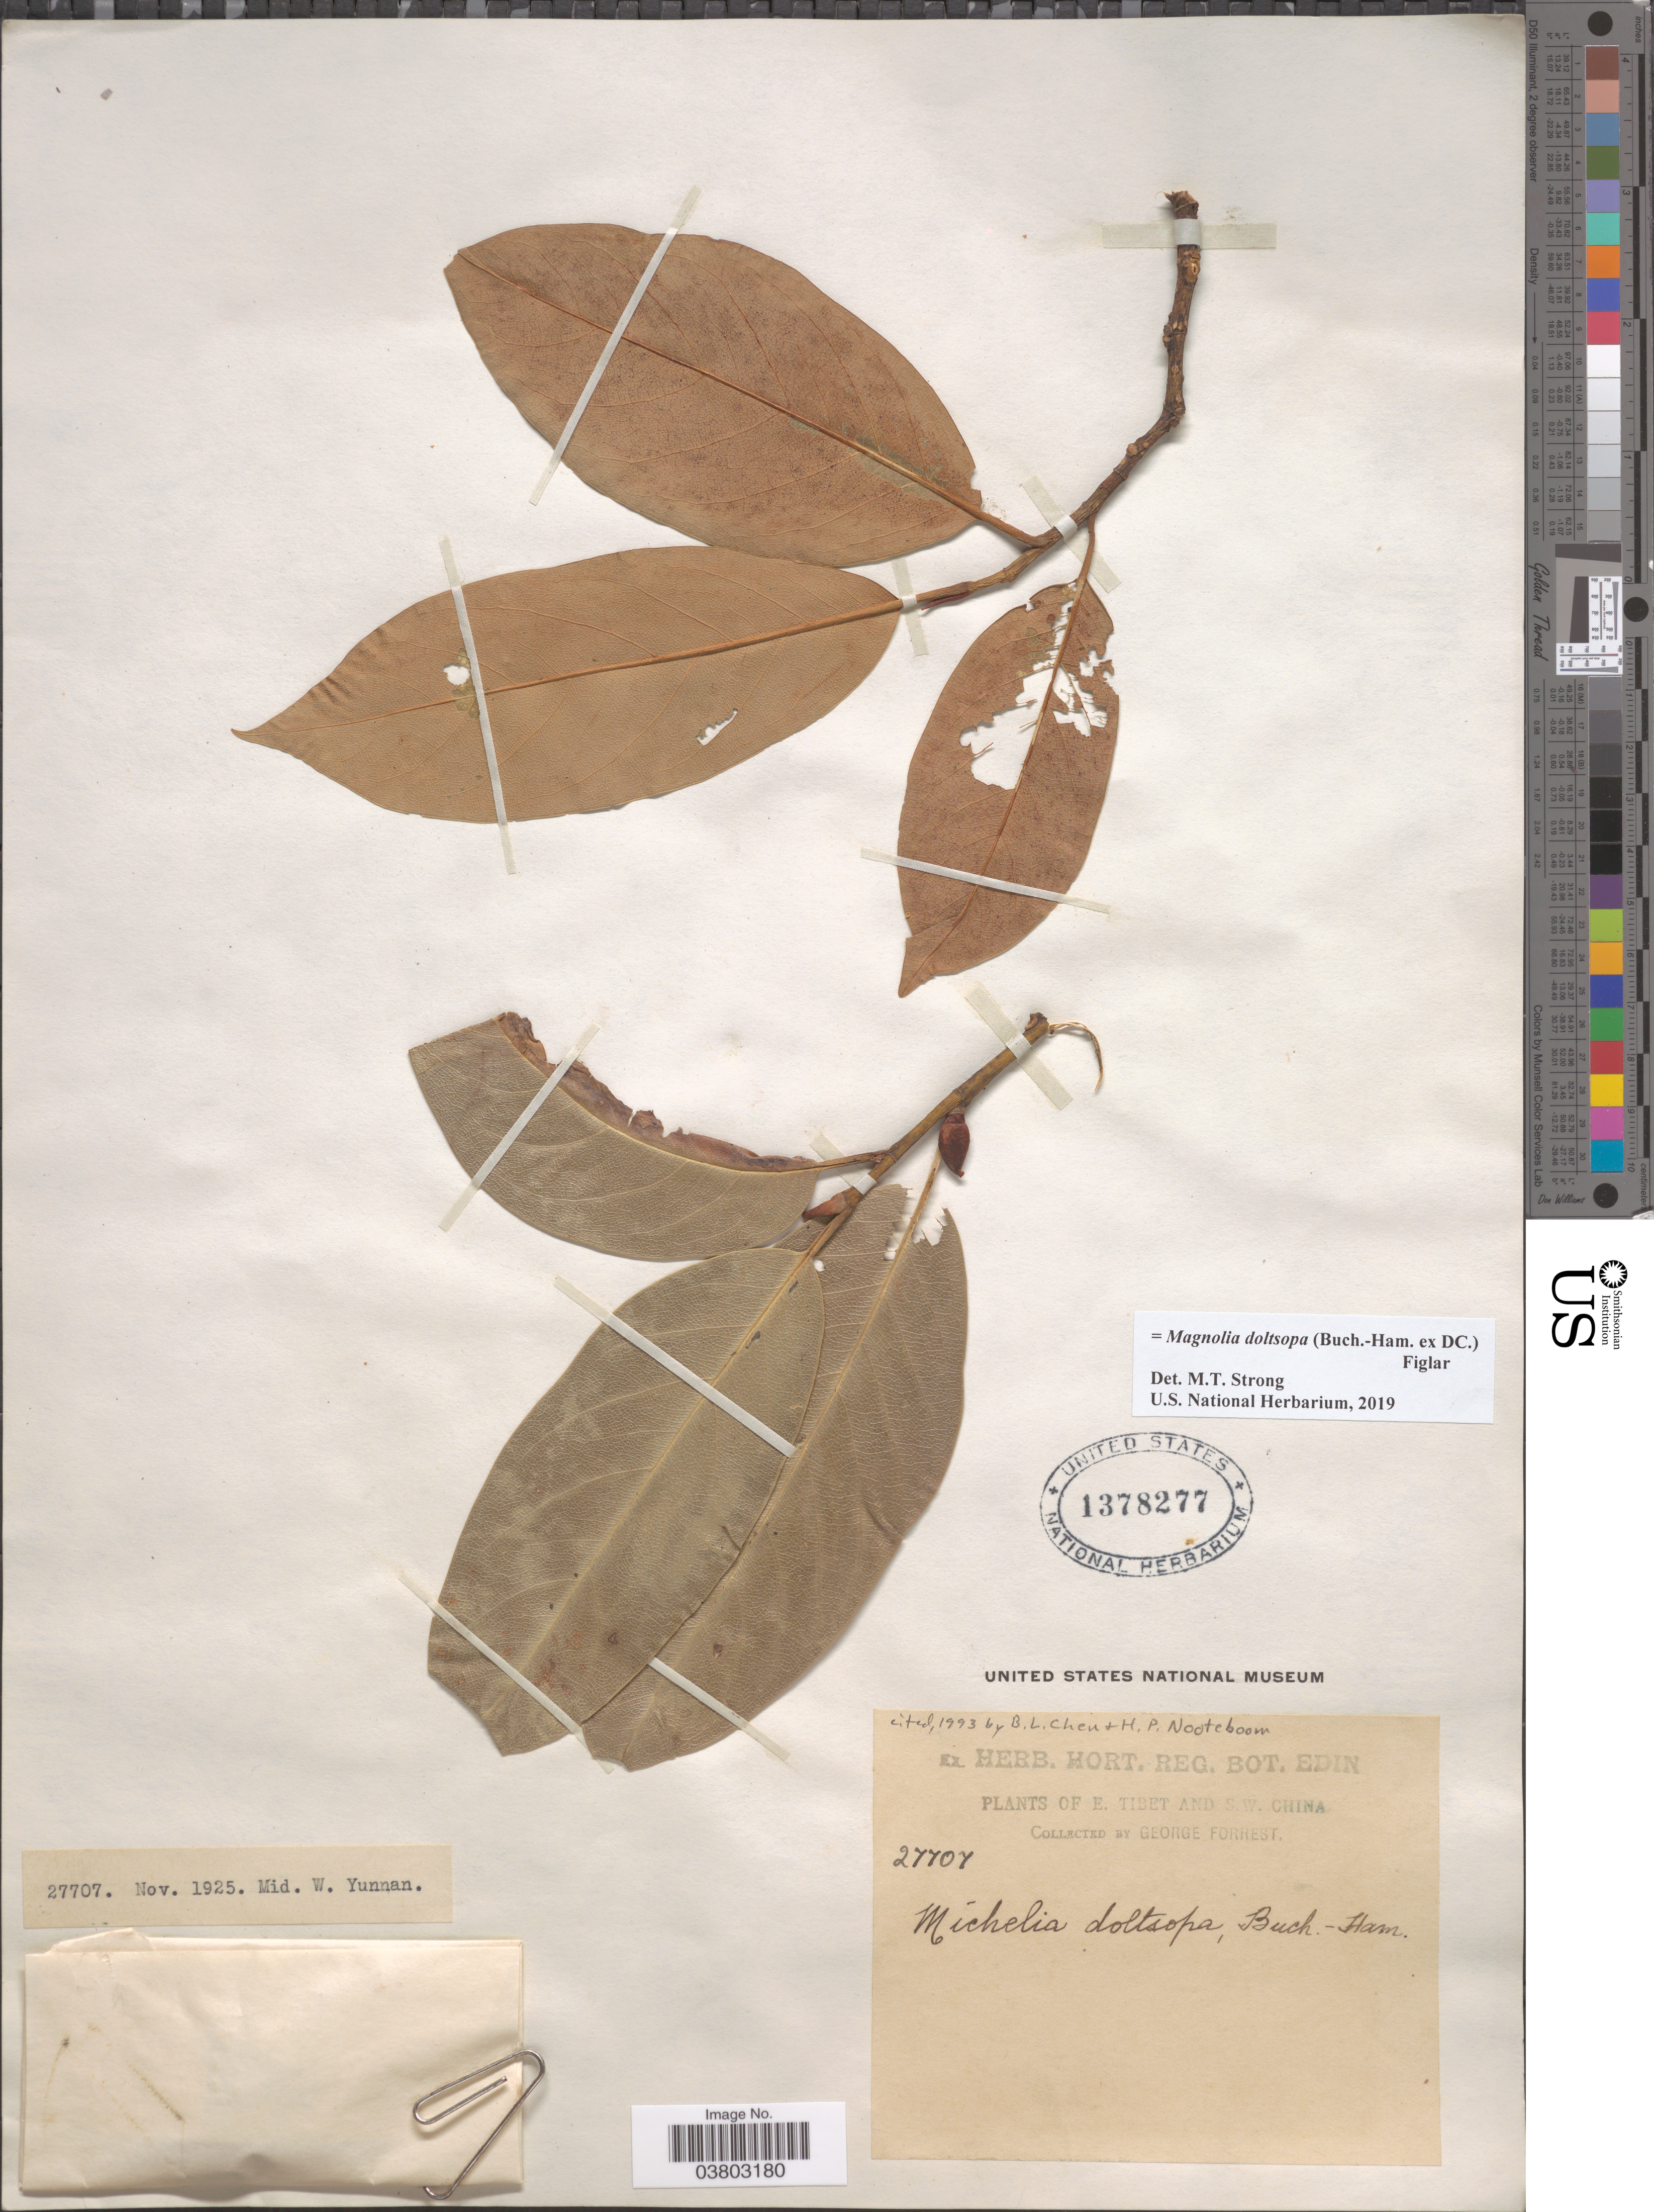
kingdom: Plantae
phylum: Tracheophyta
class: Magnoliopsida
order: Magnoliales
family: Magnoliaceae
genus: Magnolia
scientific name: Magnolia doltsopa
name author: (Buch.-Ham. ex DC.) Figlar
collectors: G. Forrest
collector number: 27707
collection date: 1925-11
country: China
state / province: Yunnan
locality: S.W. China. Mid. W. Yunnan.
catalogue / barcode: US 1378277